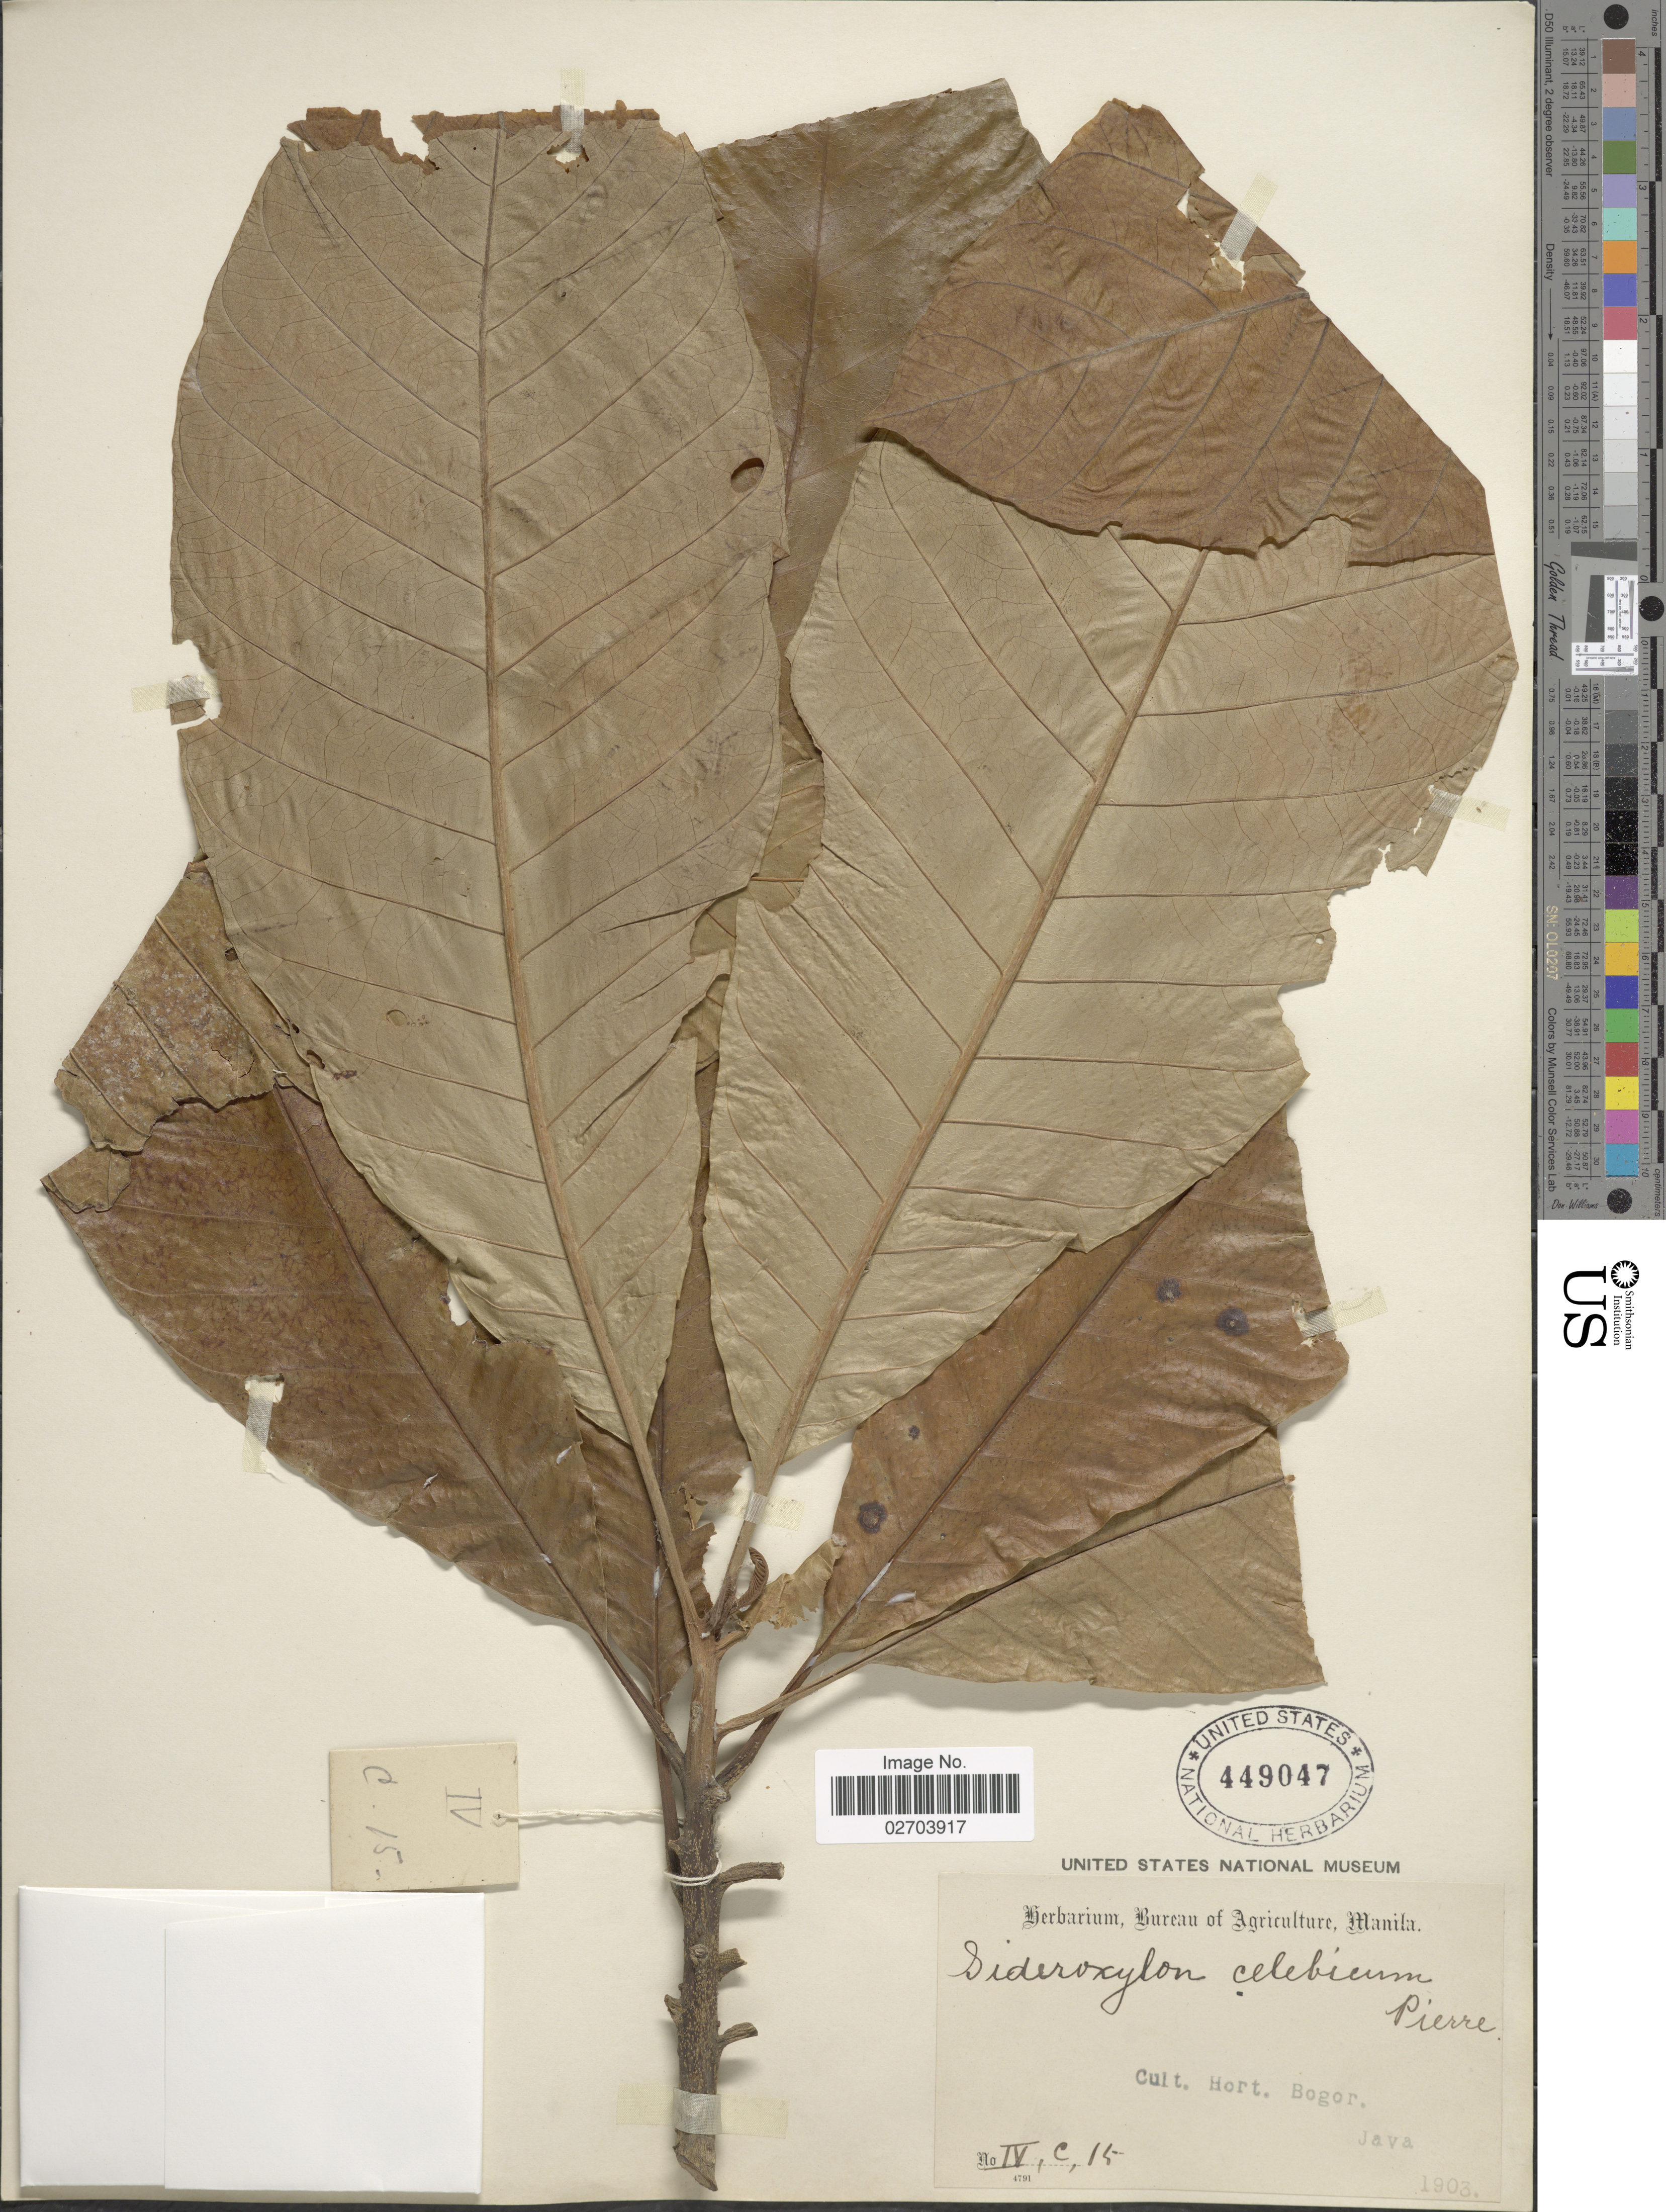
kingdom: Plantae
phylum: Tracheophyta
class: Magnoliopsida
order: Ericales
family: Sapotaceae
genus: Sideroxylon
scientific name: Sideroxylon celebicum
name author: Pierre ex Burck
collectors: ex Herb. Bur. Agric. Manila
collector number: IV, C, 15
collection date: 1903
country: Indonesia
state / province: Java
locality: Cult. Hort. Bogor, Java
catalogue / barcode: US 449047